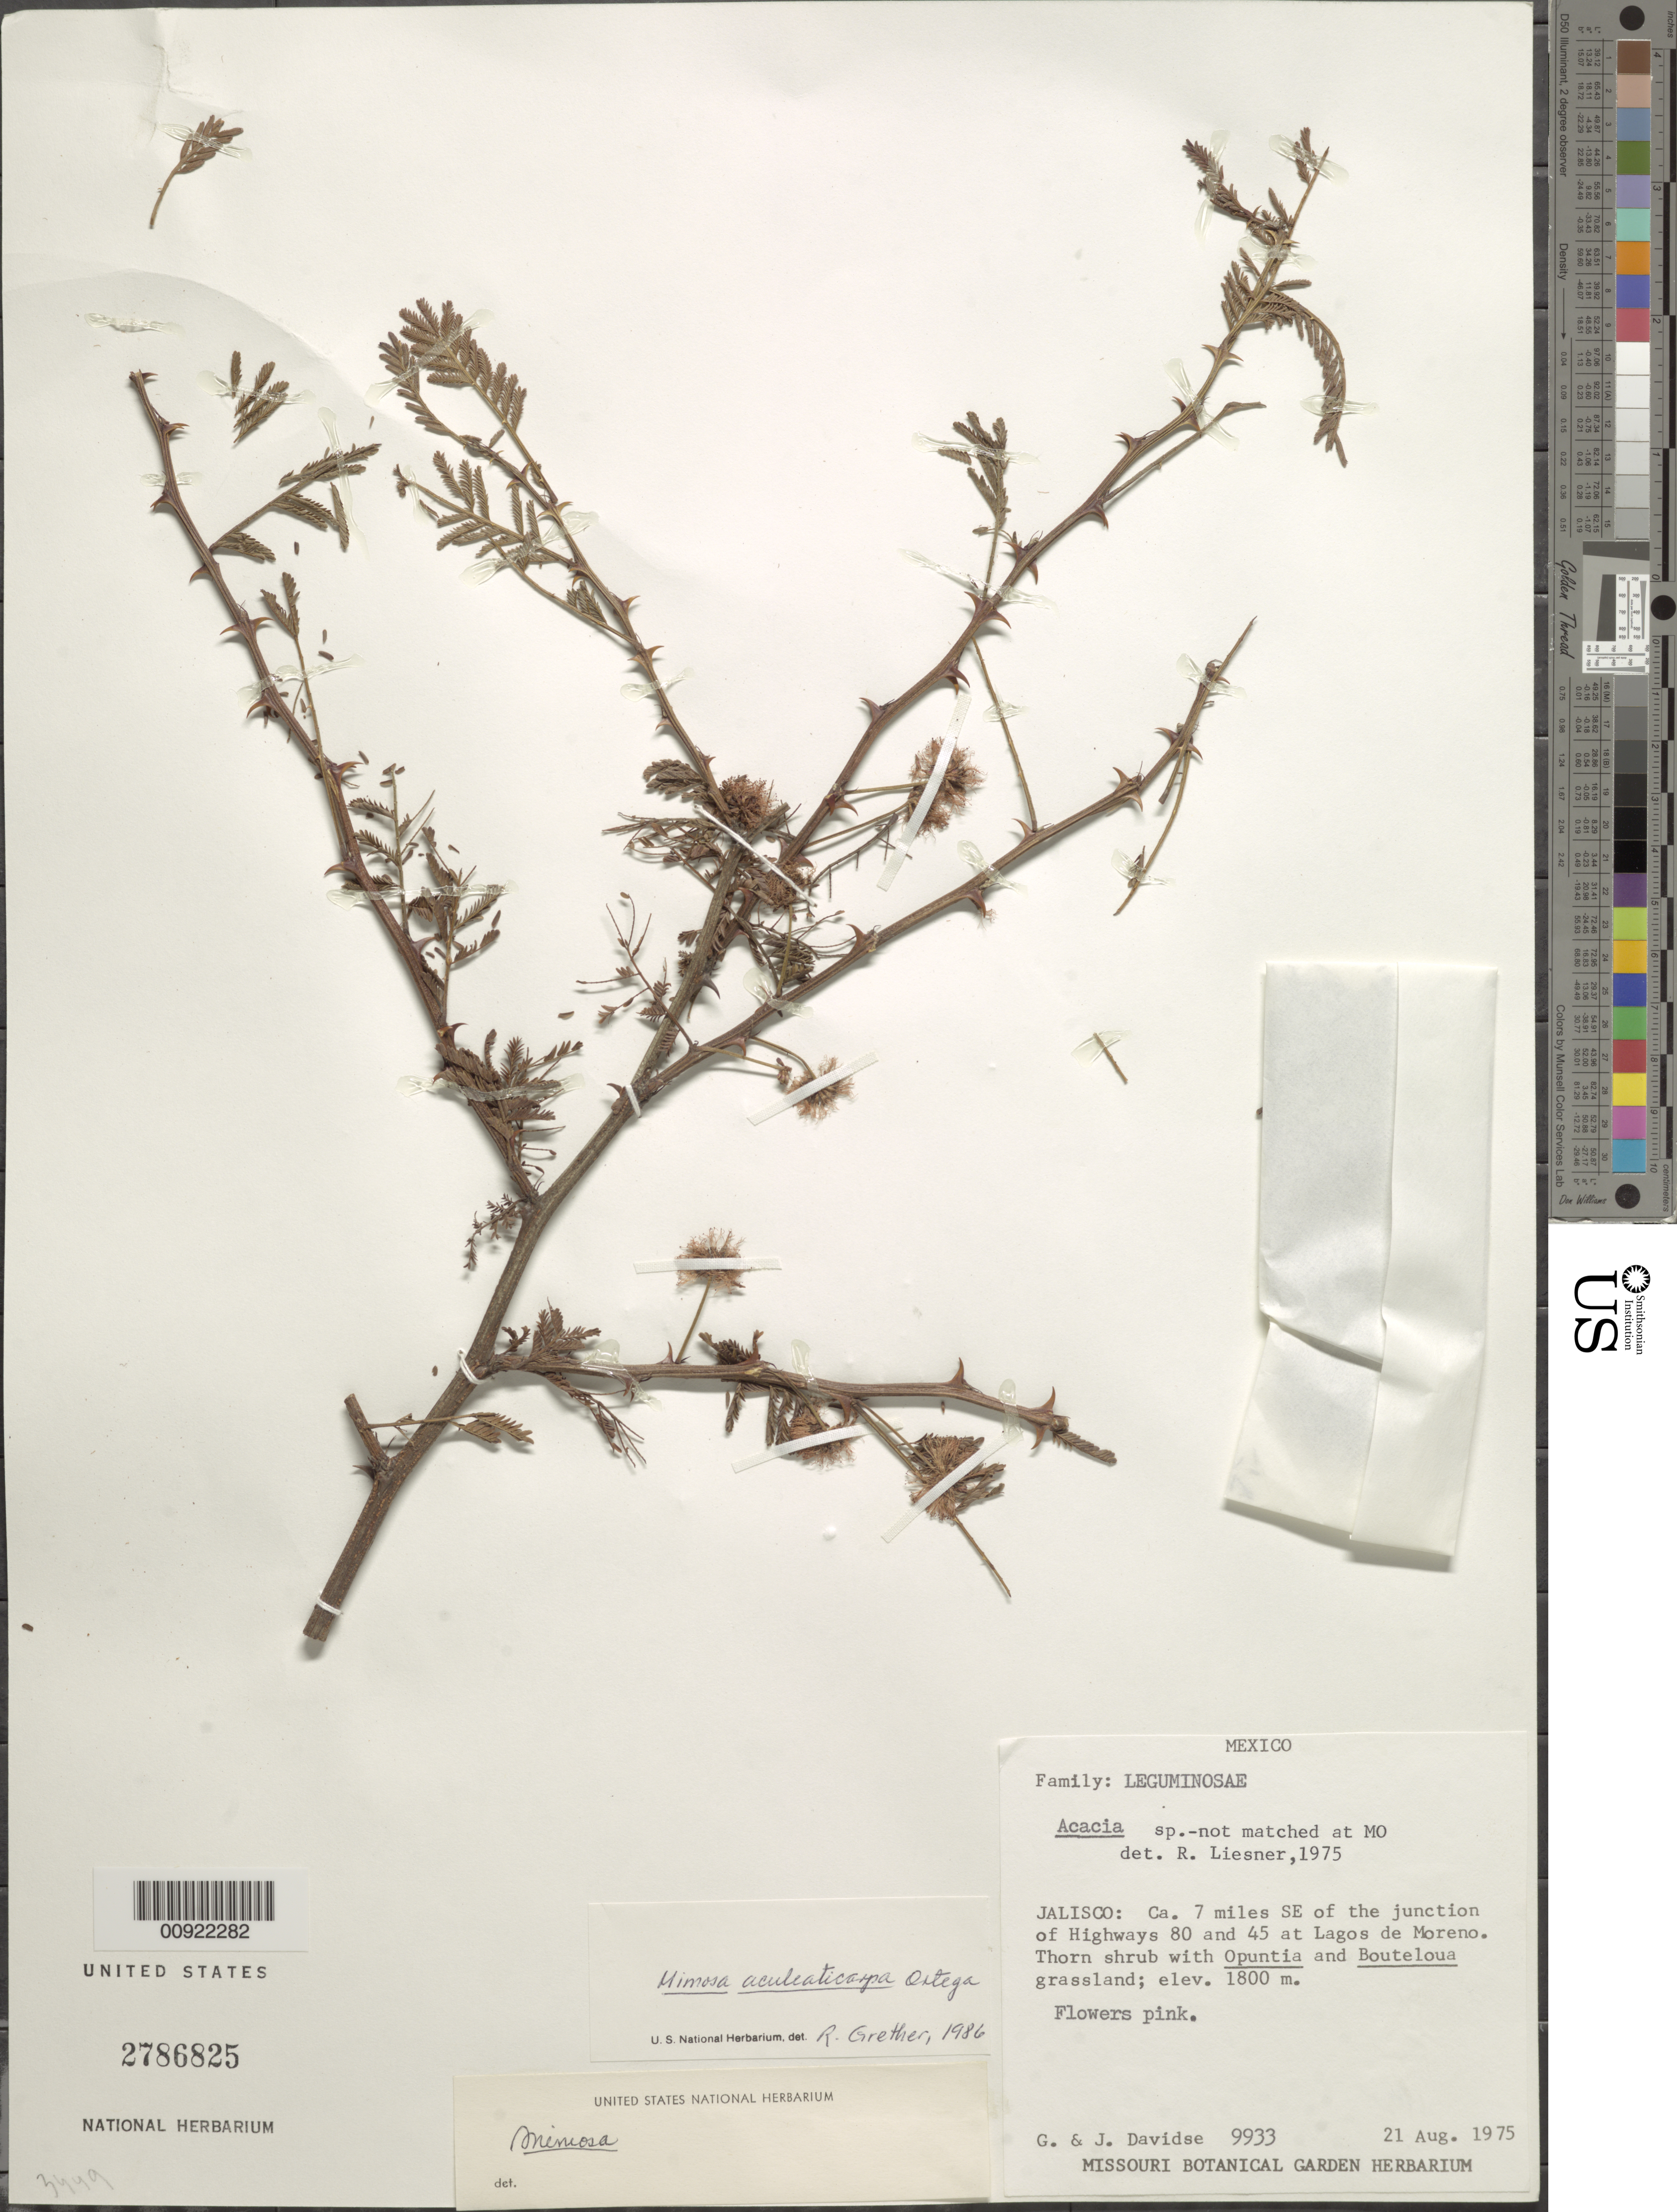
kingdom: Plantae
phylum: Tracheophyta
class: Magnoliopsida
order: Fabales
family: Fabaceae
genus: Mimosa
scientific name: Mimosa aculeaticarpa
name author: Ortega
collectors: G. Davidse & J. Davidse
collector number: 9933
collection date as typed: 21 Aug 1975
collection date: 1975-08-21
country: Mexico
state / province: Jalisco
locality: Jalisco: Ca. 7 miles SE of junction of Highways 80 and 45 at Lagos de Moreno.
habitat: Thorn shrub with Opuntia and Bouteloua grassland.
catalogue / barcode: US 2786825